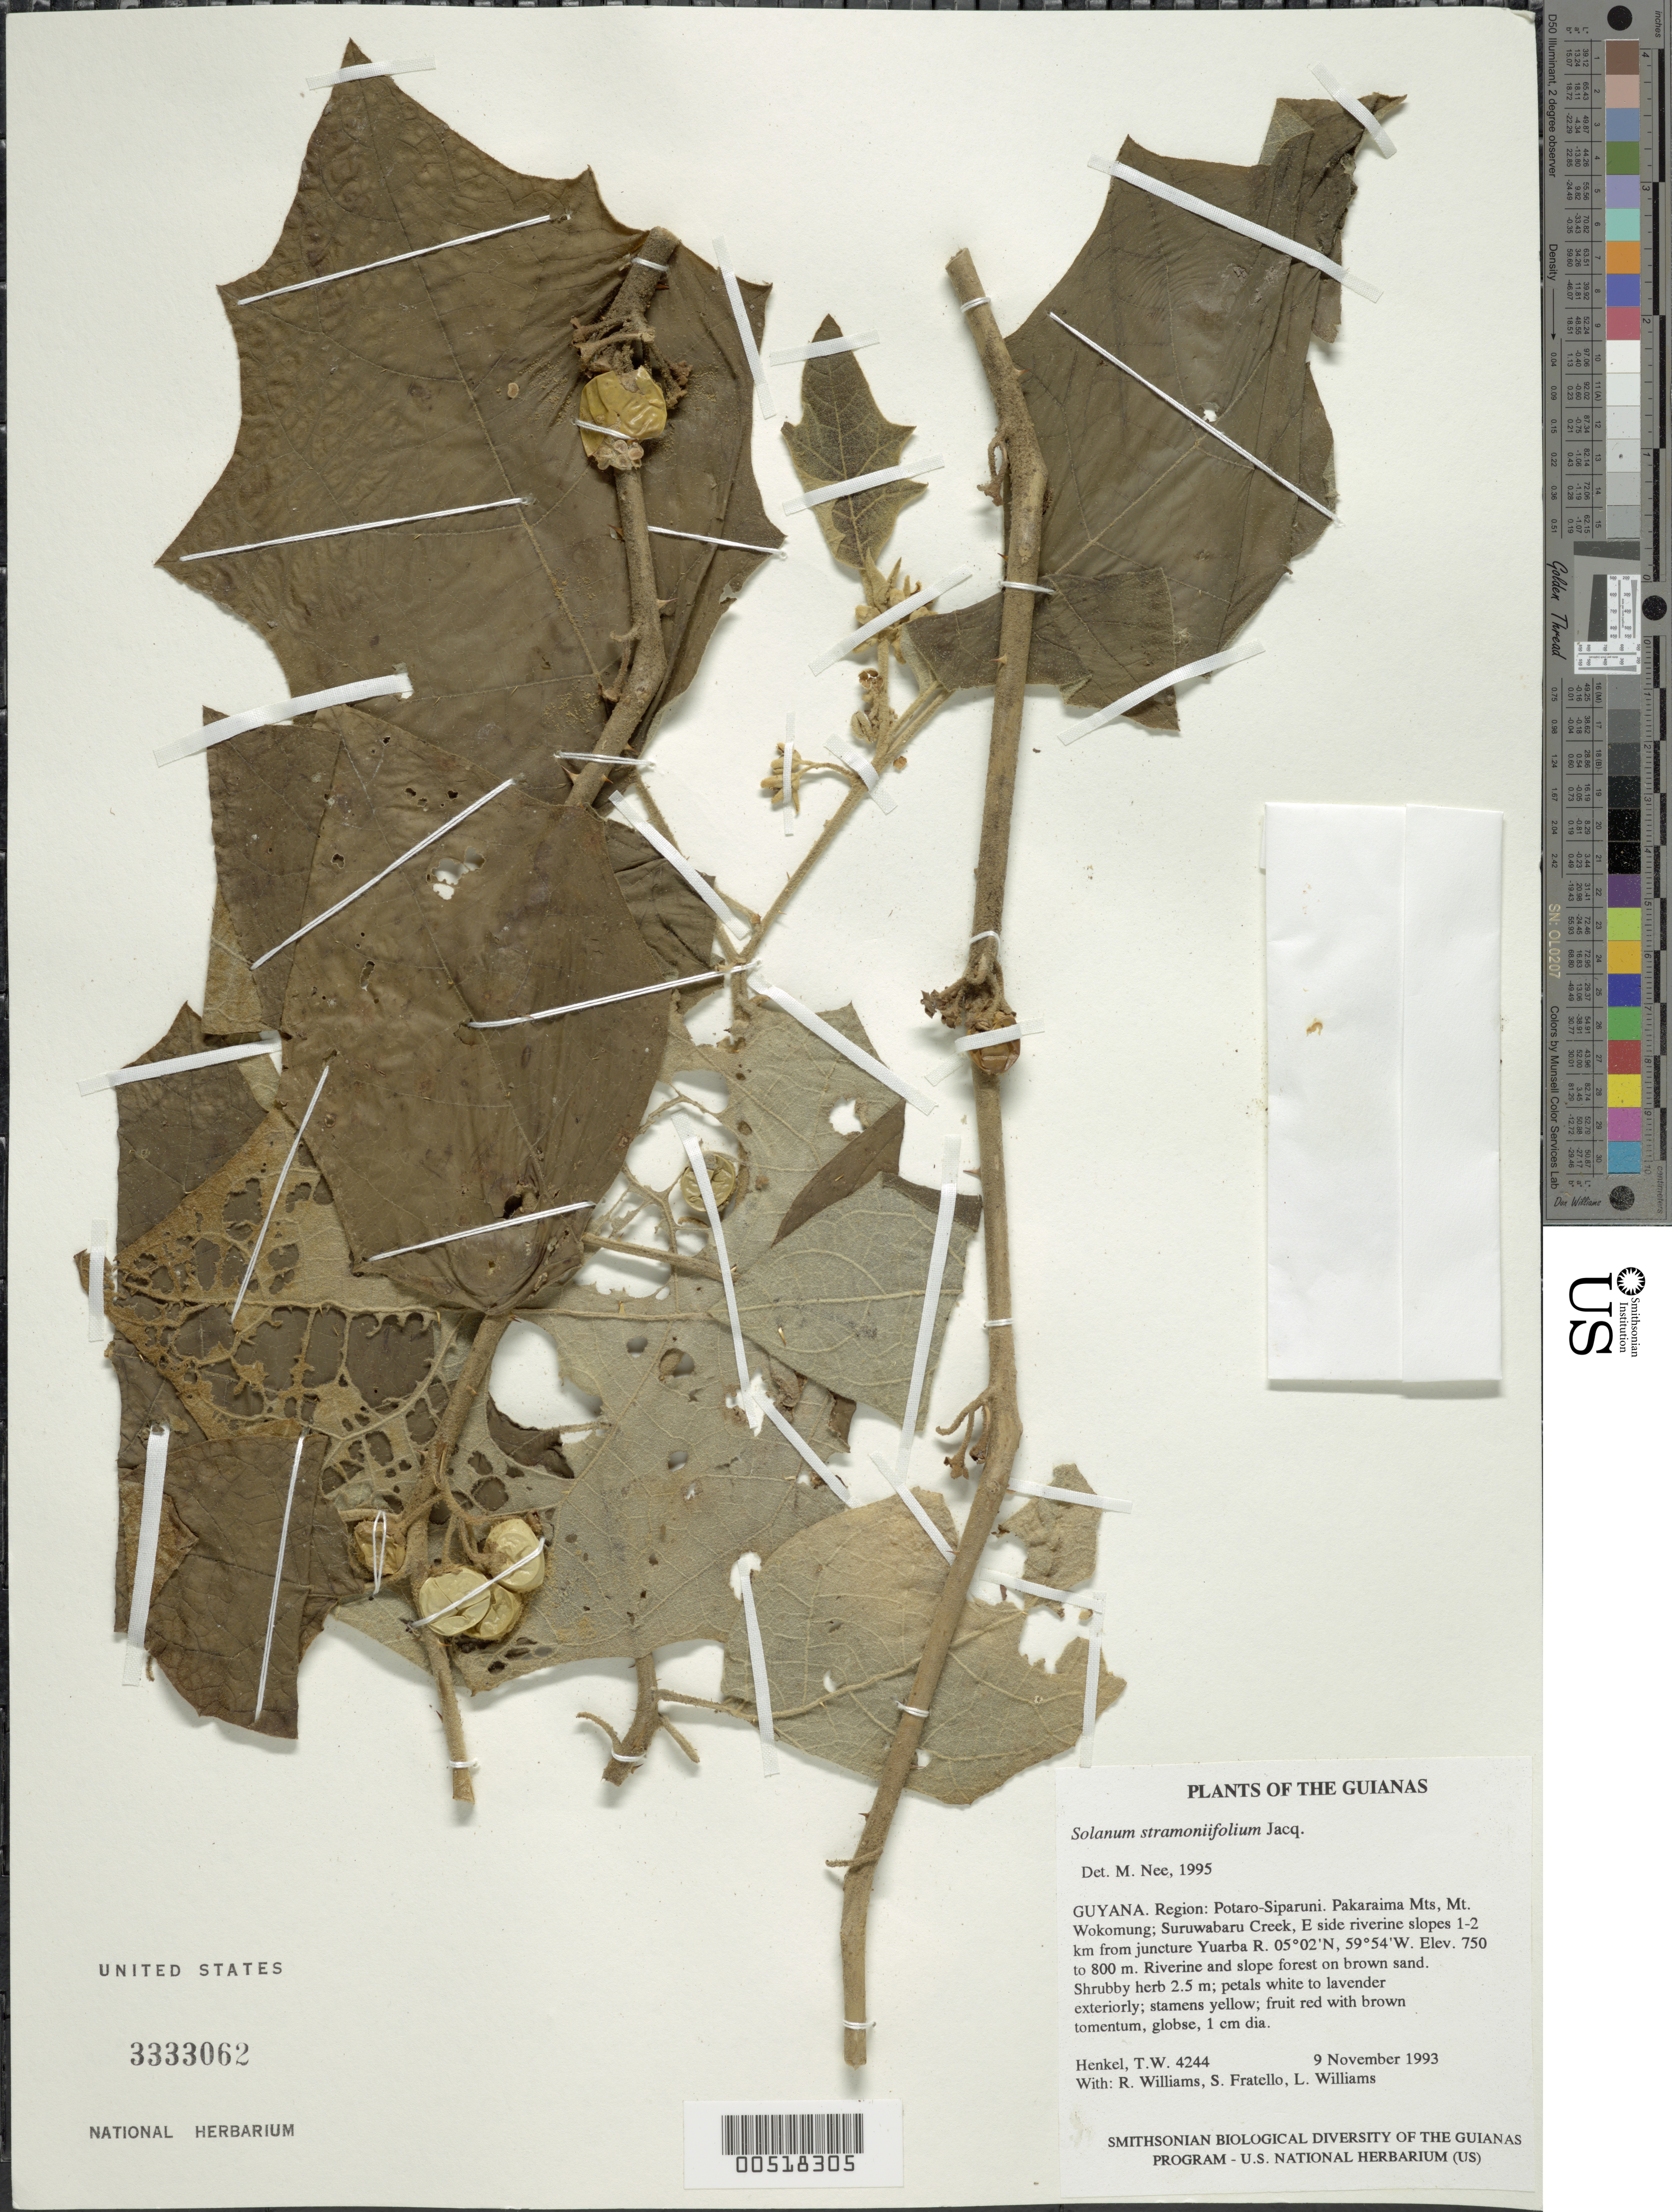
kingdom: Plantae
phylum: Tracheophyta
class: Magnoliopsida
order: Solanales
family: Solanaceae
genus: Solanum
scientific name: Solanum stramoniifolium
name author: Jacq.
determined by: Nee, Michael H.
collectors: T. Henkel, R. Williams, S. Fratello & L. Williams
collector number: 4244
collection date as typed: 11 Nov 1993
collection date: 1993-11-11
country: Guyana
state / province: Potaro-Siparuni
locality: Pakaraima Mts, Mt. Wokomung; Suruwabaru Creek, E side riverine slopes 1-2 km from juncture Yuarba R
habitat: Riverine and slope forest on brown sand. Forest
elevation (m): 750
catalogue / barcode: US 3333062